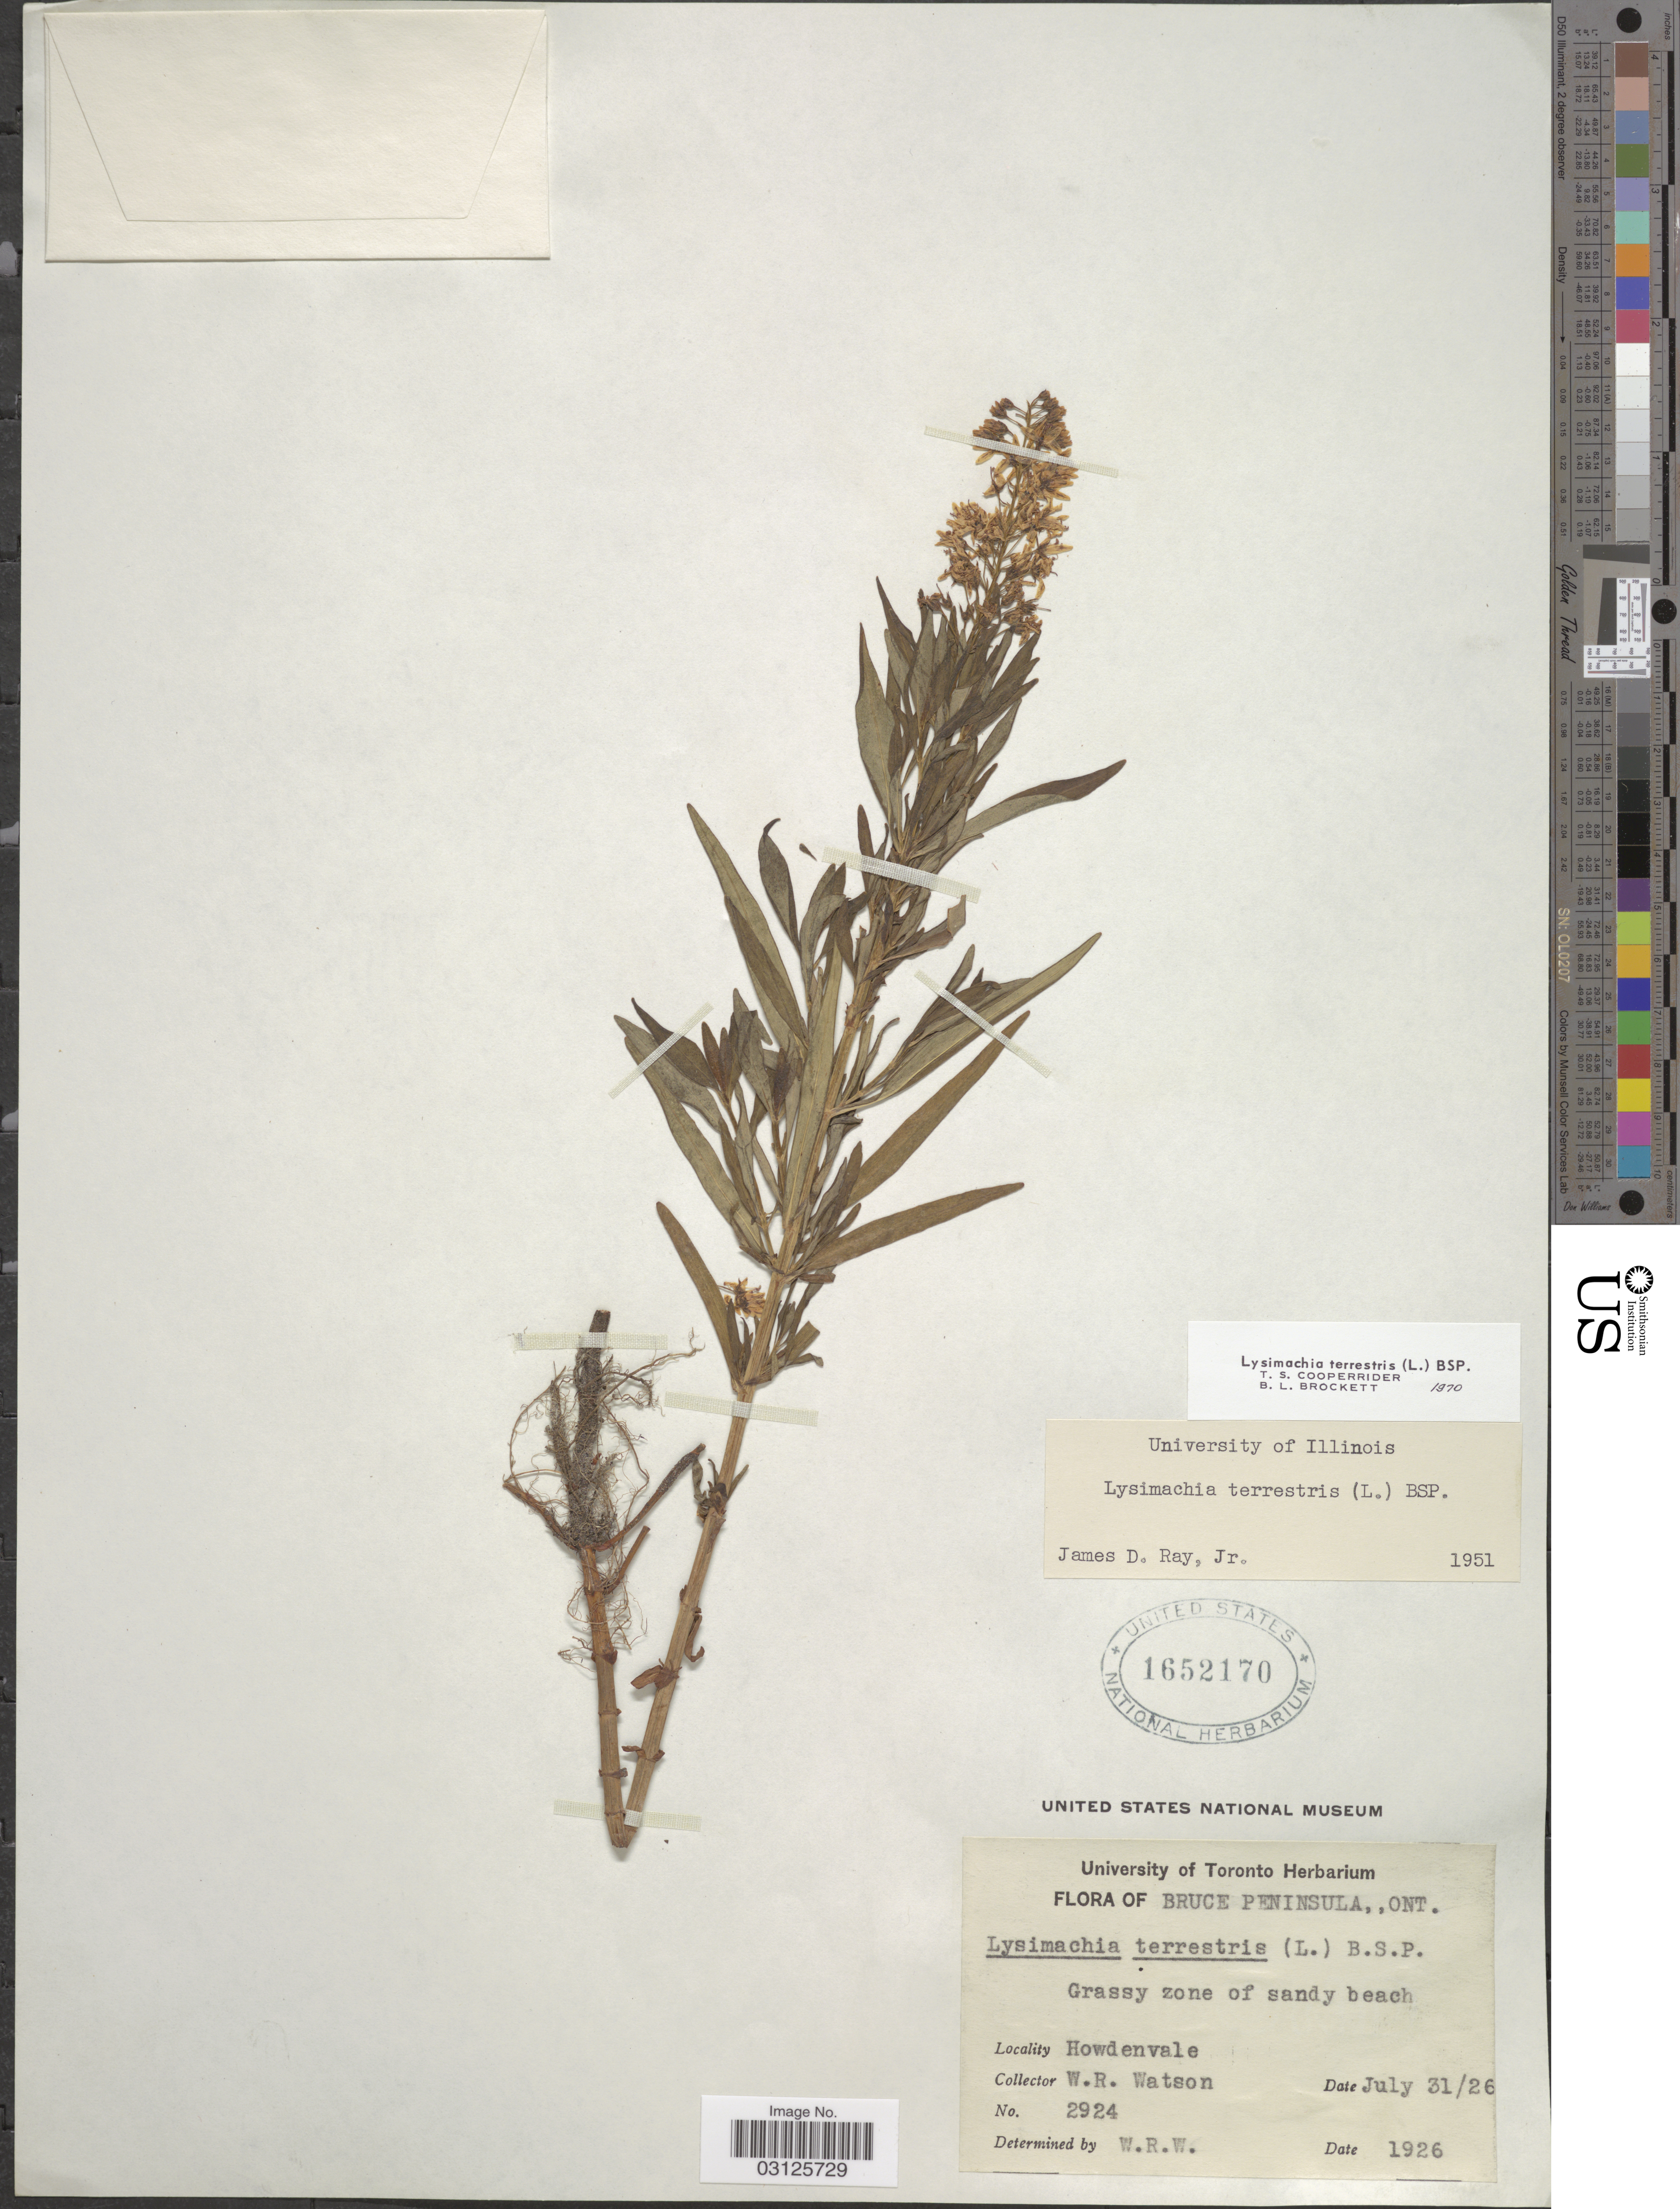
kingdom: Plantae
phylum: Tracheophyta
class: Magnoliopsida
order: Ericales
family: Primulaceae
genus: Lysimachia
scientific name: Lysimachia terrestris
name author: (L.) Britton, Stearns & Poggenb.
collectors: W. R. Watson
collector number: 2924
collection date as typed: Transcribed d/m/y: 31/7/26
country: Canada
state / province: Ontario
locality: Bruce Peninsula, Howdenvale.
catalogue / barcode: US 1652170